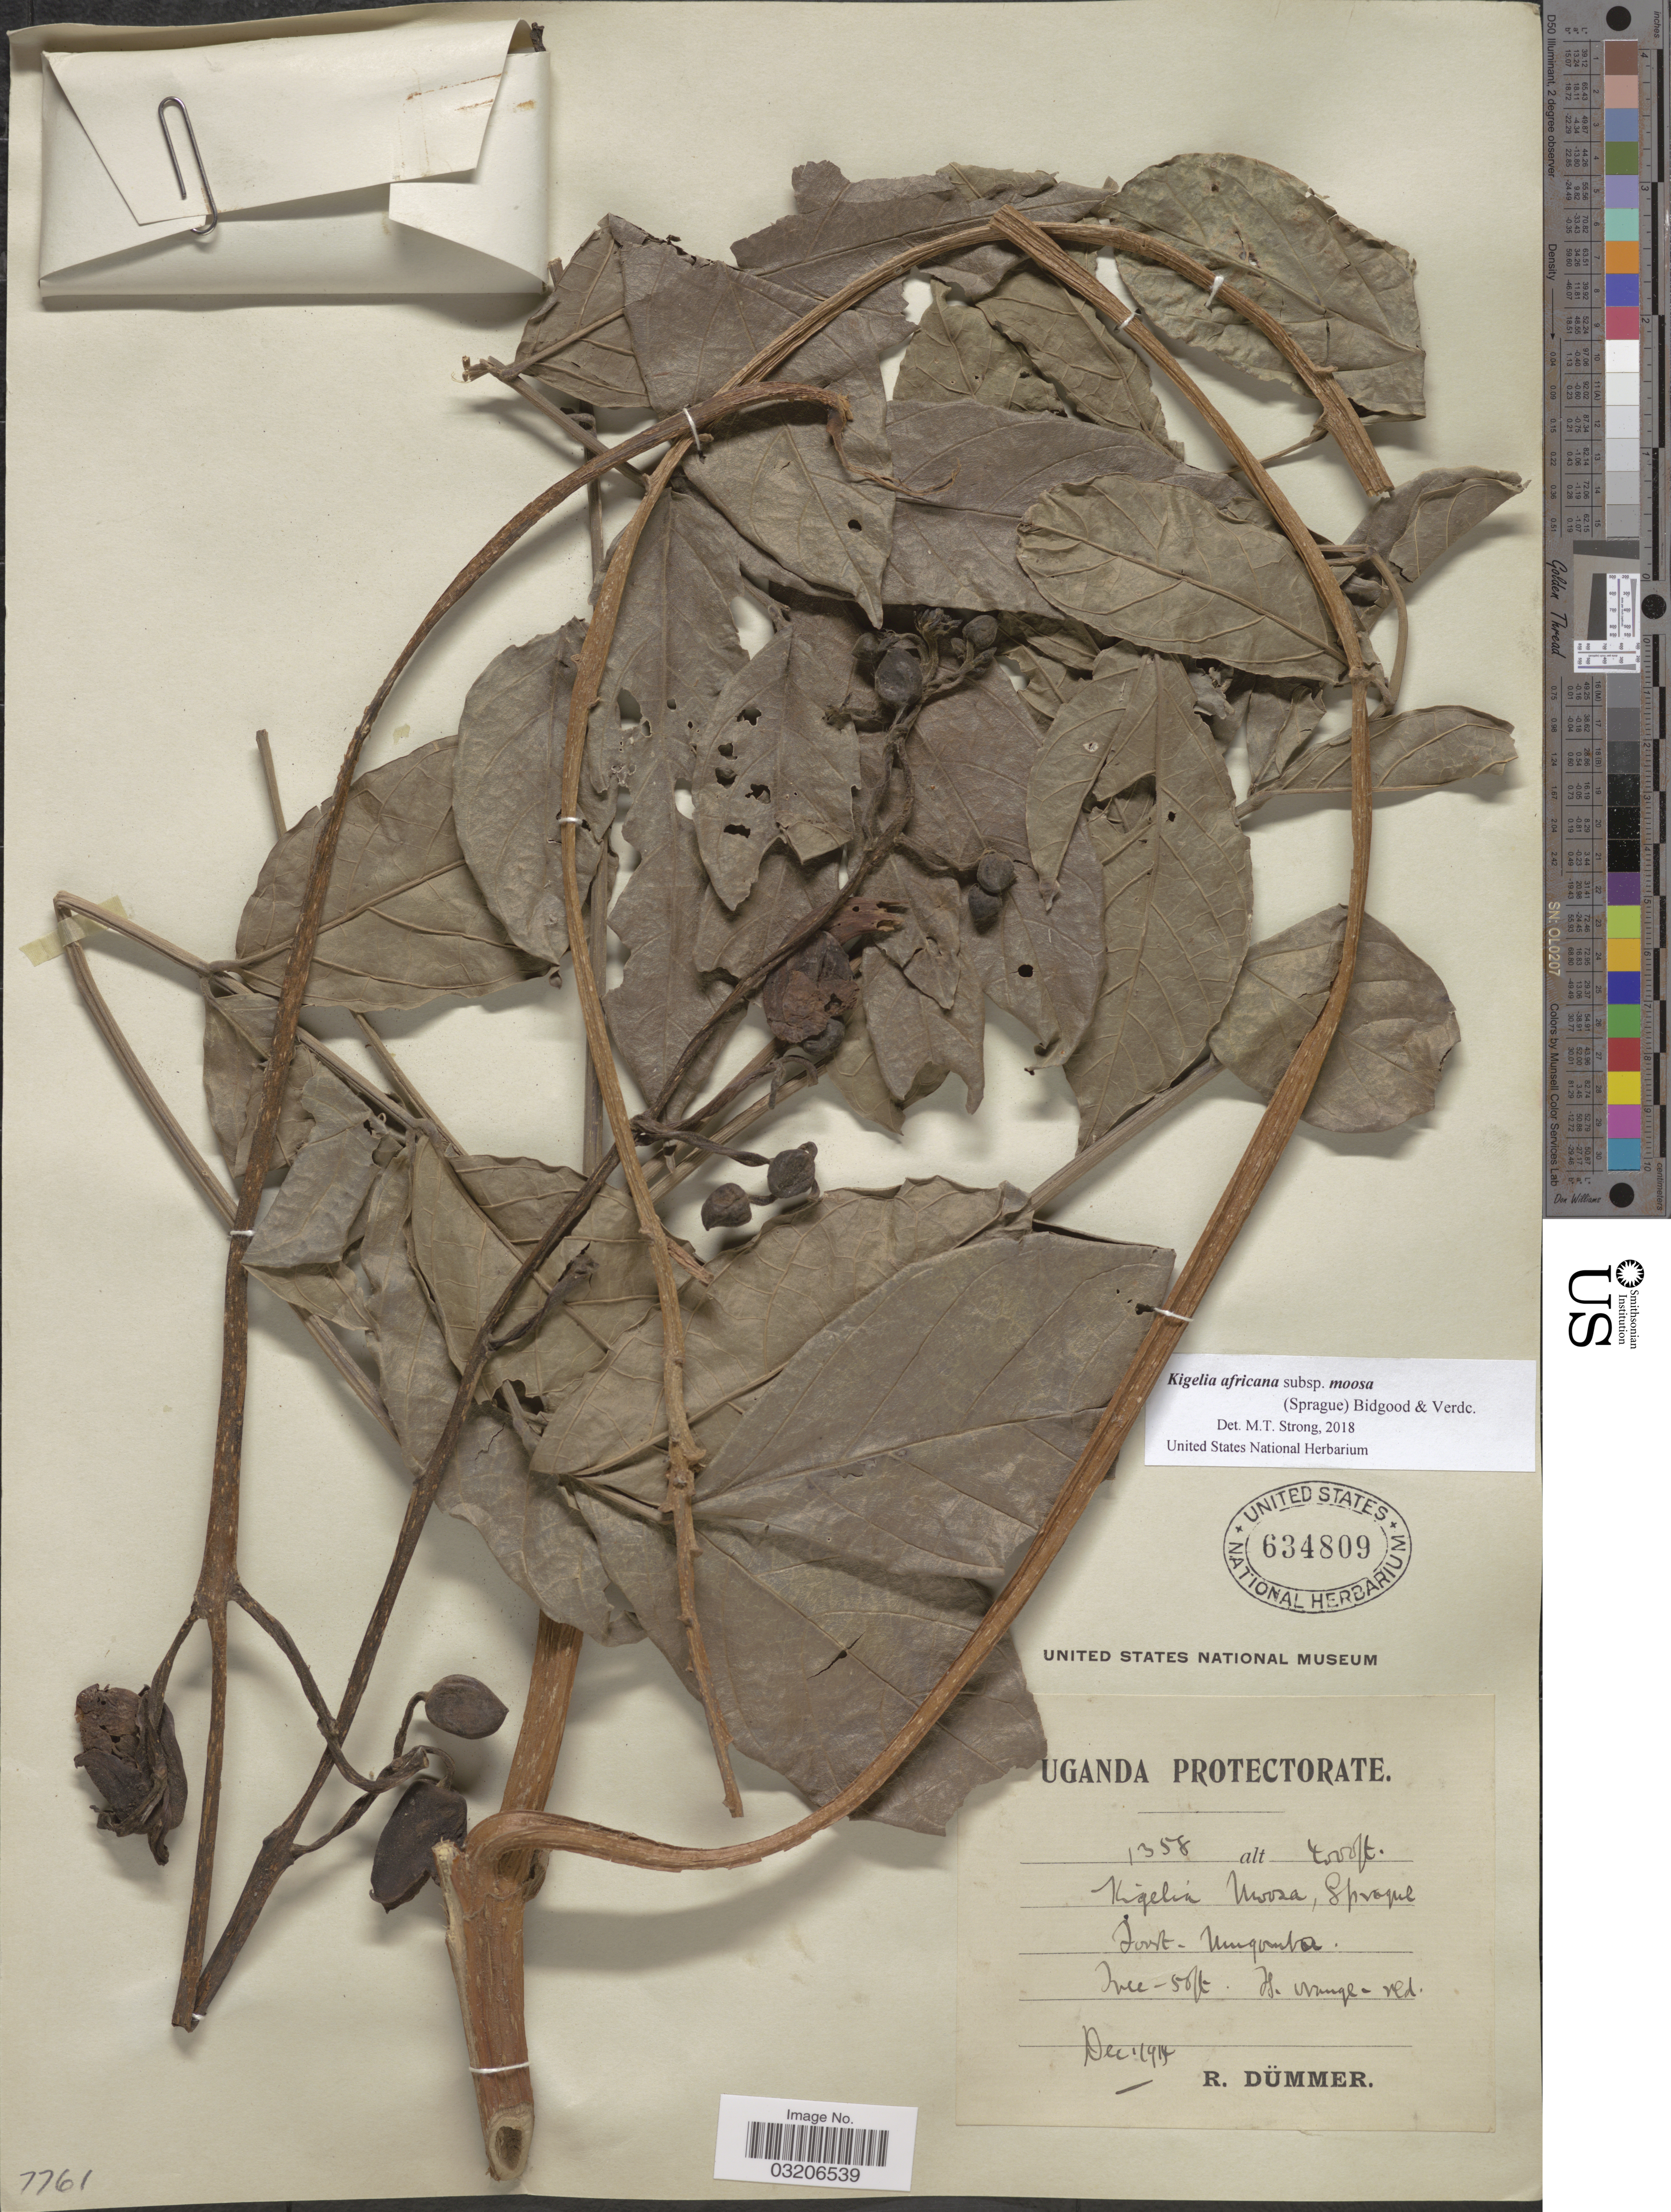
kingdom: Plantae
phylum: Tracheophyta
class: Magnoliopsida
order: Lamiales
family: Bignoniaceae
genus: Kigelia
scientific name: Kigelia africana subsp. moosa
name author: (Sprague) Bidgood & Verdc.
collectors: R. A. Dümmer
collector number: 1358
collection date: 1914-12-01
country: Uganda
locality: Uganda Protectorate. Forest - Mugomba.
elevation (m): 1219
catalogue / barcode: US 634809